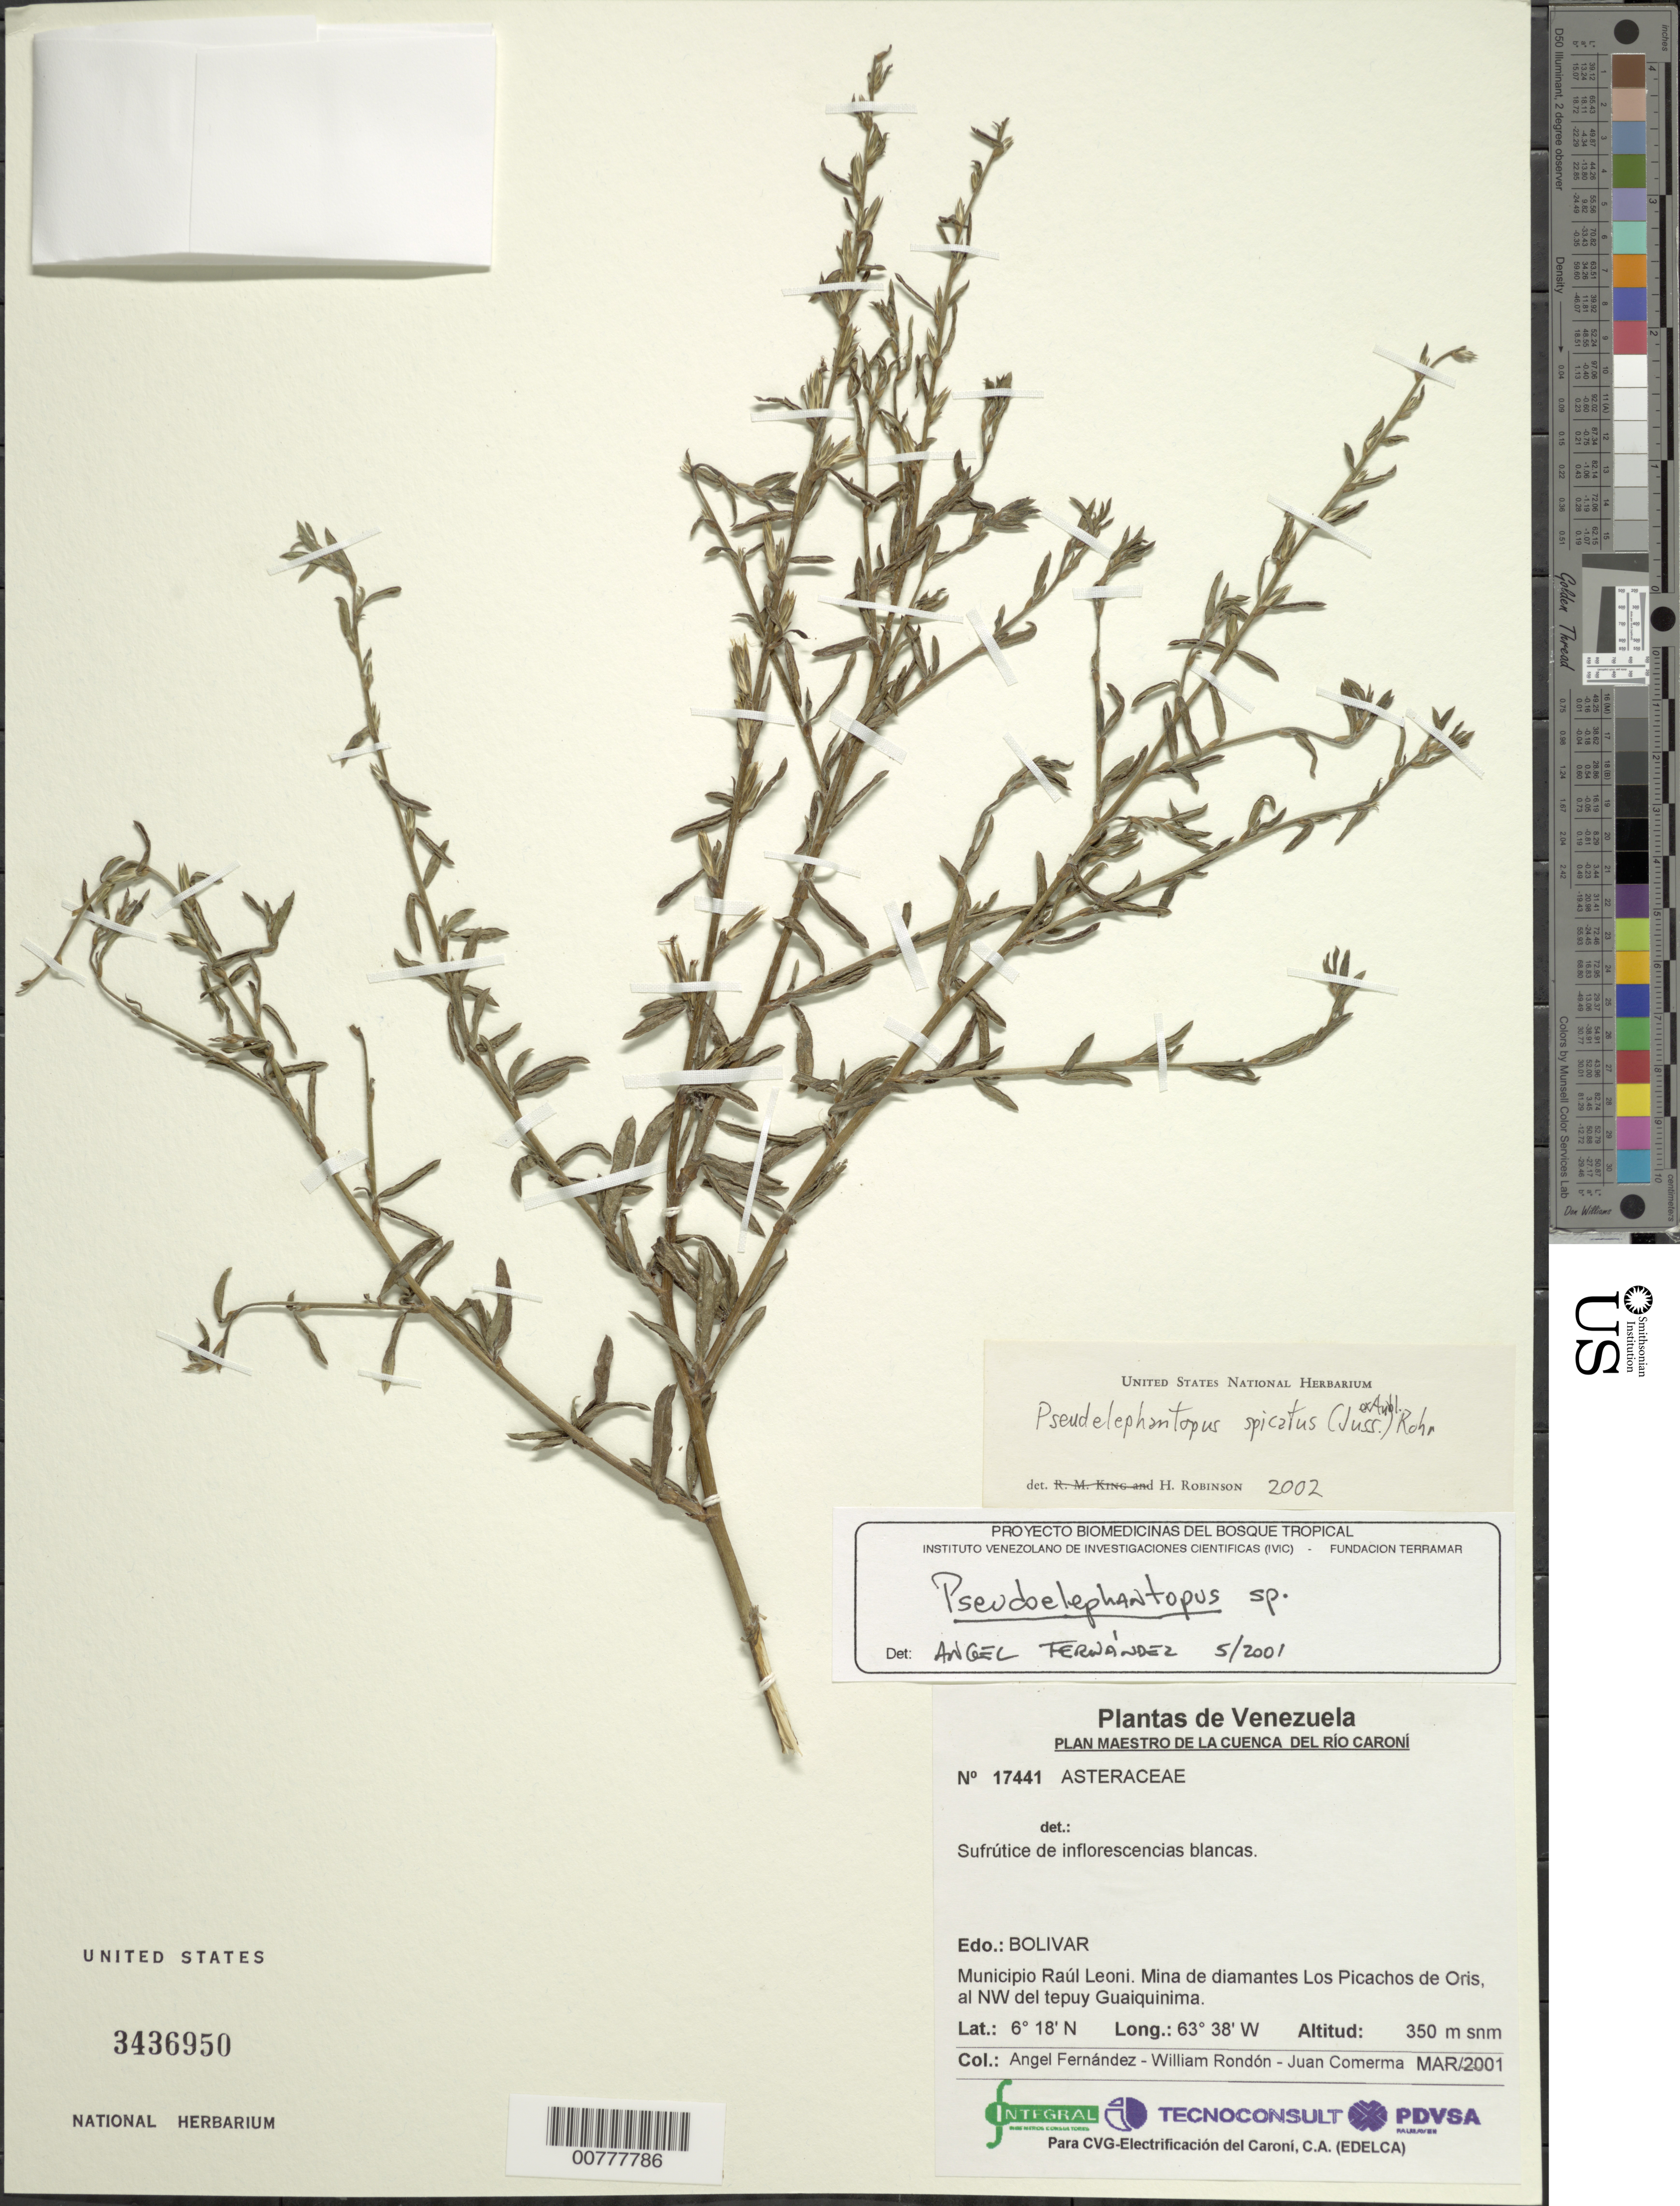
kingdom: Plantae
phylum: Tracheophyta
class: Magnoliopsida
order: Asterales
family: Asteraceae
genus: Pseudelephantopus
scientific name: Pseudelephantopus spicatus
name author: (Juss. ex Aubl.) C.F. Baker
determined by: Robinson, Harold E., (US)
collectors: A. Fernández, N. Rondón & J. Comerma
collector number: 17441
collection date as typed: Mar-01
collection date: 2001-03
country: Venezuela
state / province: Bolívar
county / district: Angostura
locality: Mun. Raúl Leoni [=Angostura], Los Picachos de Oris, NE del tepuy Guaiquinima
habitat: Diamond mines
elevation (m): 350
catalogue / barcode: US 3436950